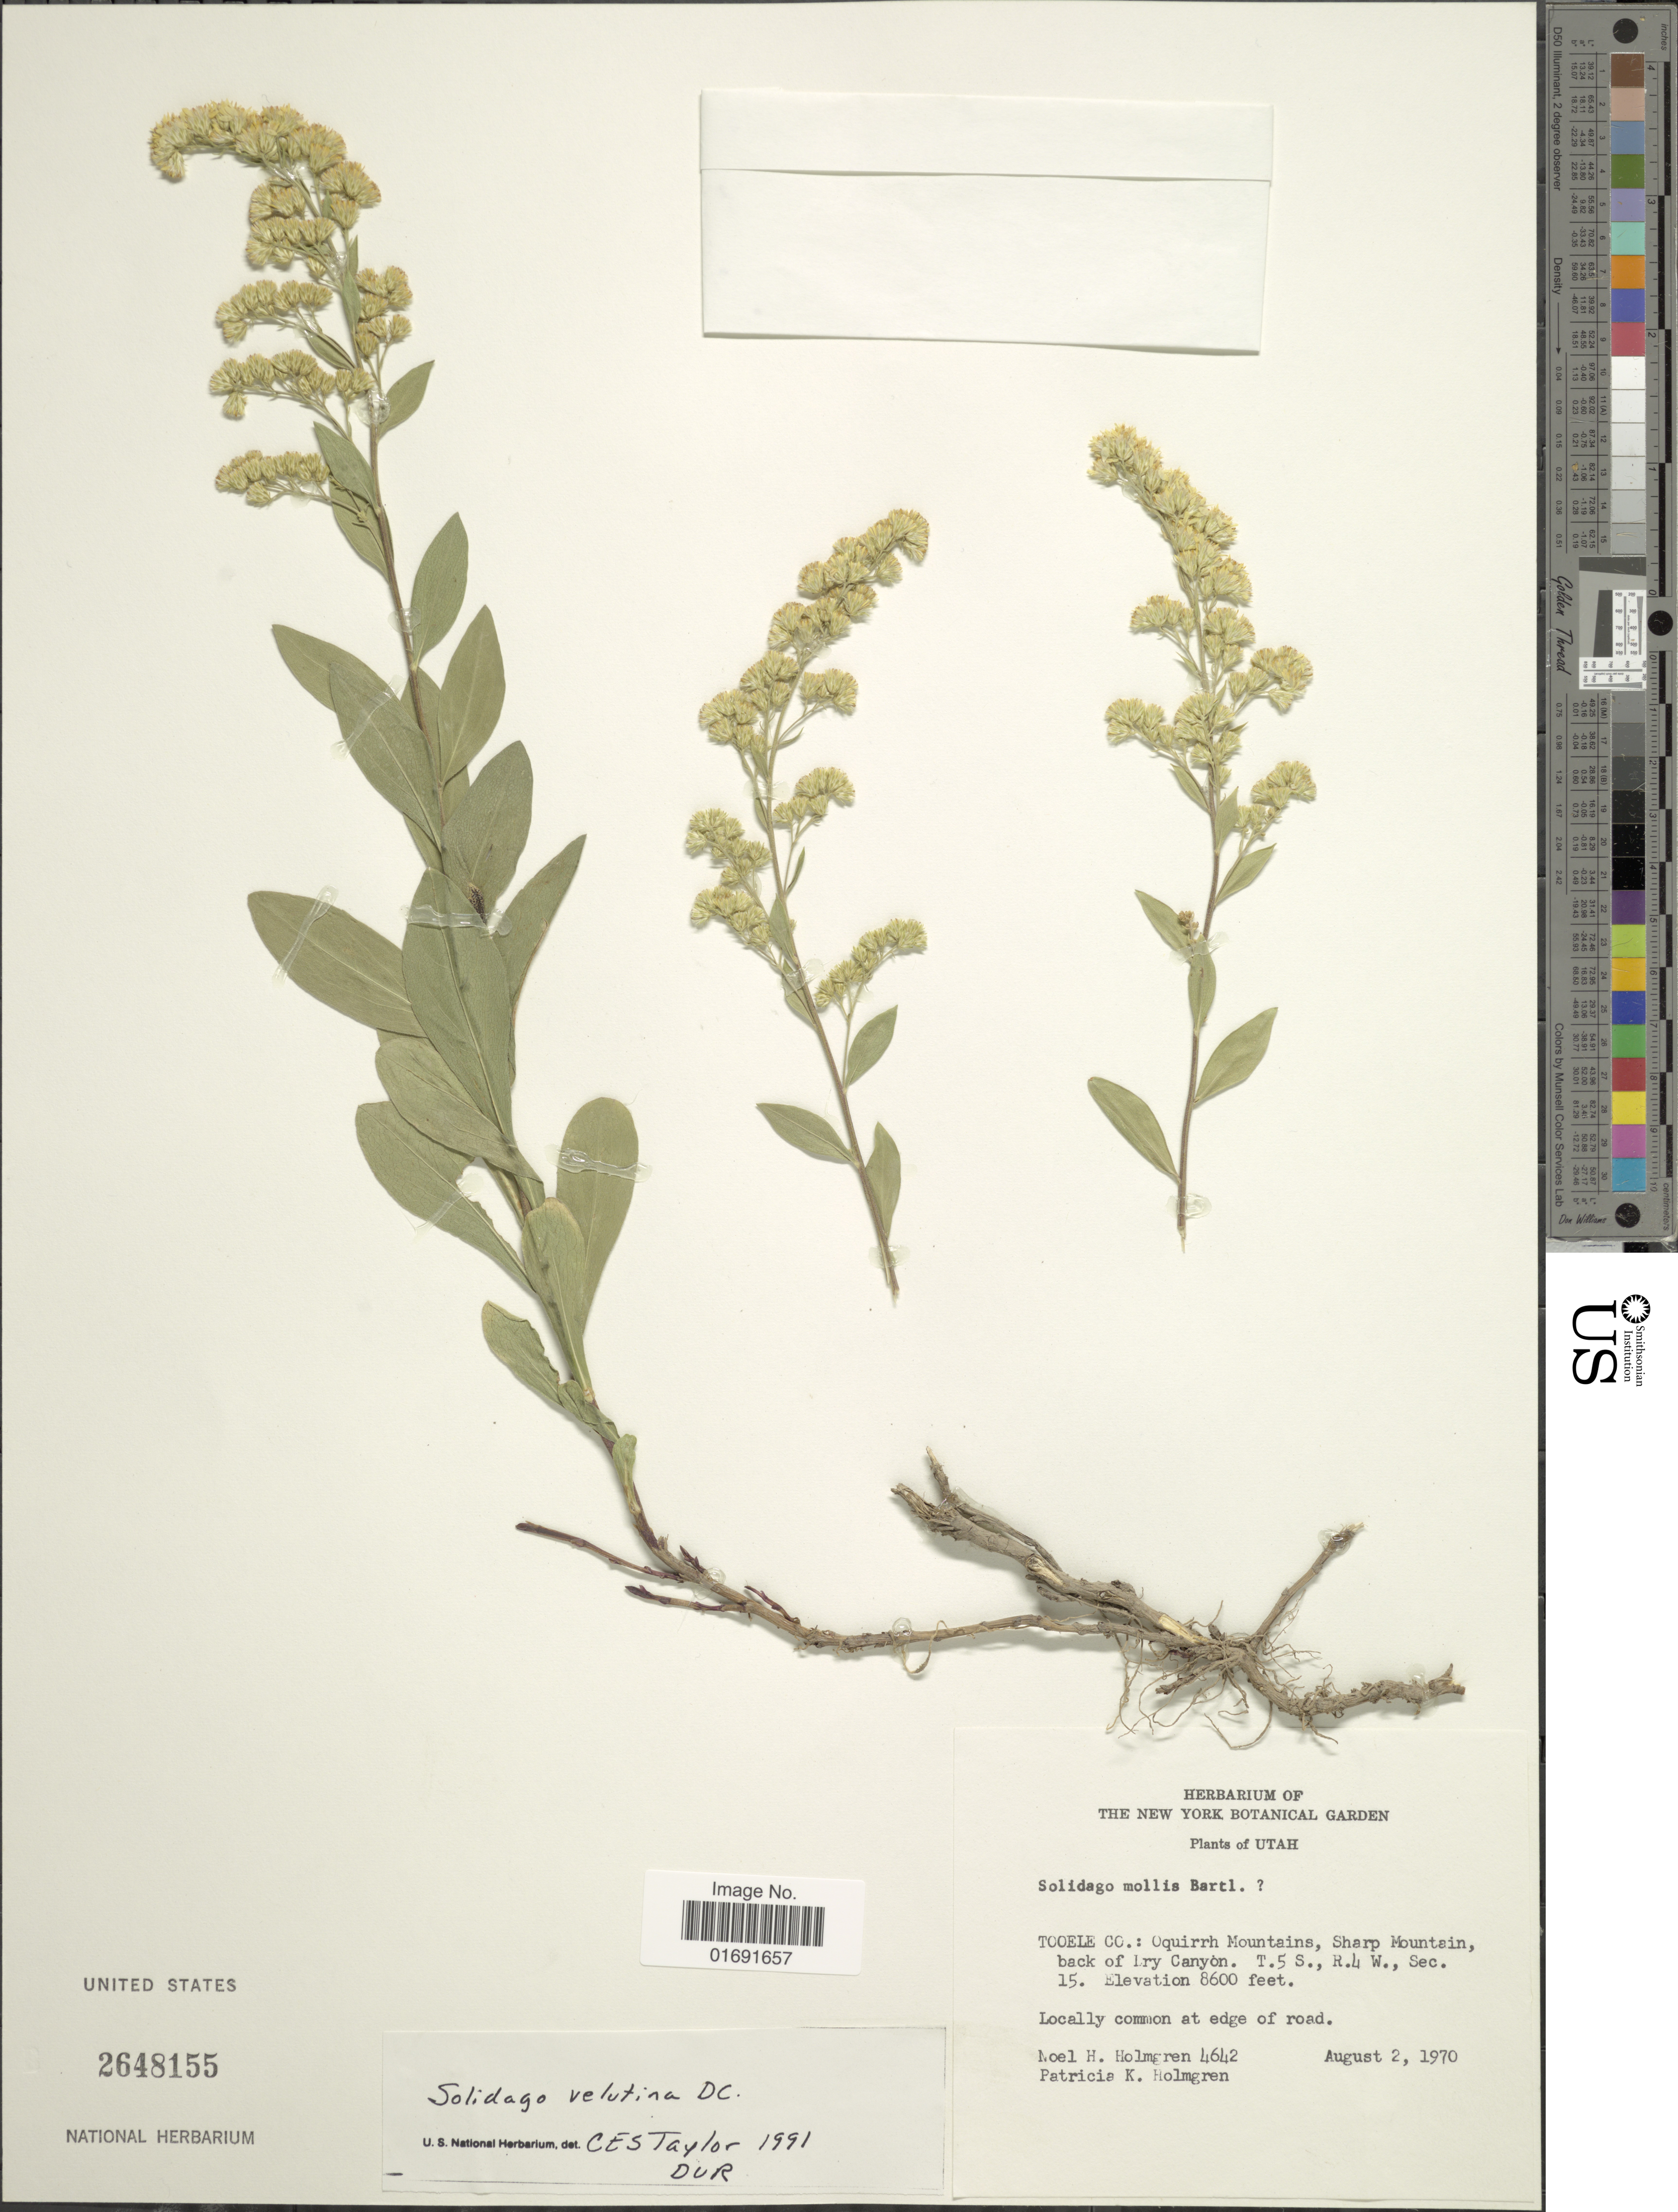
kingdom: Plantae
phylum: Tracheophyta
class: Magnoliopsida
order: Asterales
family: Asteraceae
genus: Solidago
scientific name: Solidago velutina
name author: DC.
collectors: N. H. Holmgren & P. K. Holmgren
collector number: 4642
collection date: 1970-08-02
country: United States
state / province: Utah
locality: Tooele Co., Oquirrh Mountains, Sharp Mountain back of Iry Canyon, T5S, R4W, Sec. 15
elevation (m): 2621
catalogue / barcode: US 2648155